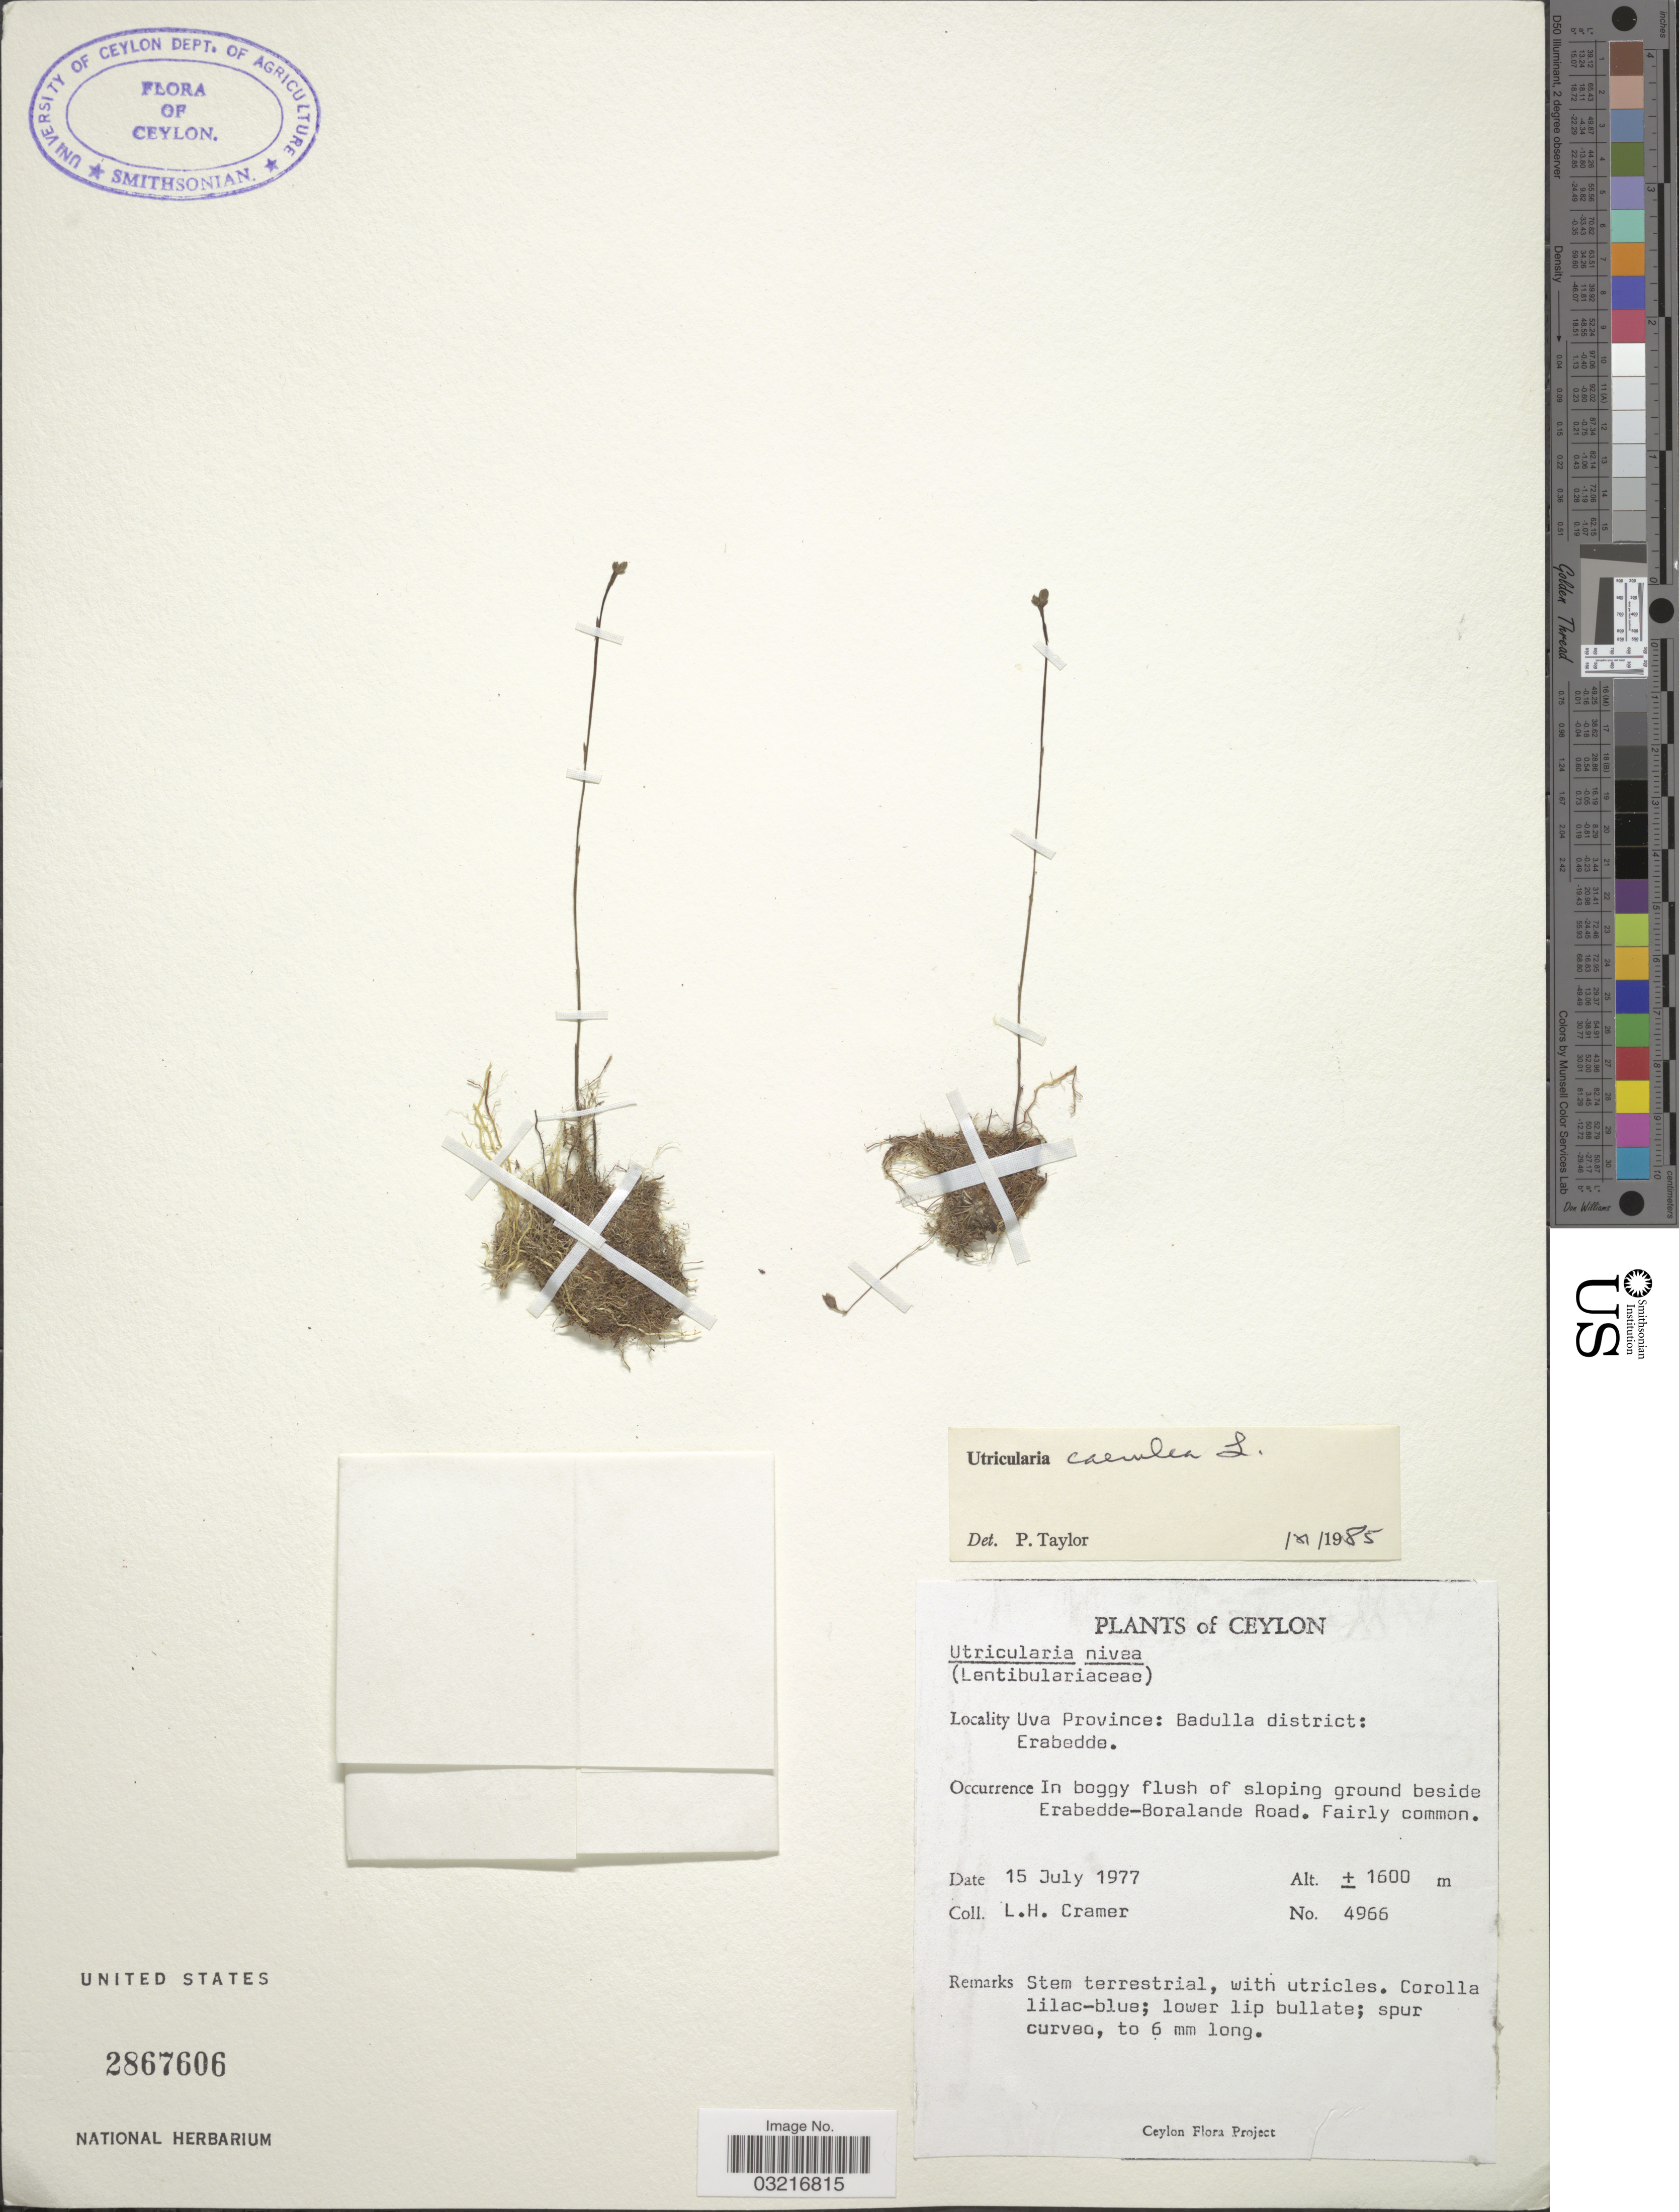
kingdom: Plantae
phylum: Tracheophyta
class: Magnoliopsida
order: Lamiales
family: Lentibulariaceae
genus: Utricularia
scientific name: Utricularia caerulea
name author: L.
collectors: L. H. Cramer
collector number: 4966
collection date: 1977-07-15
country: Sri Lanka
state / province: Uva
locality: Ceylon, Badulla district: Erabedde, In boggy flush of sloping ground beside Erabedde-Boralande Road.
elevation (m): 1600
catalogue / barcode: US 2867606